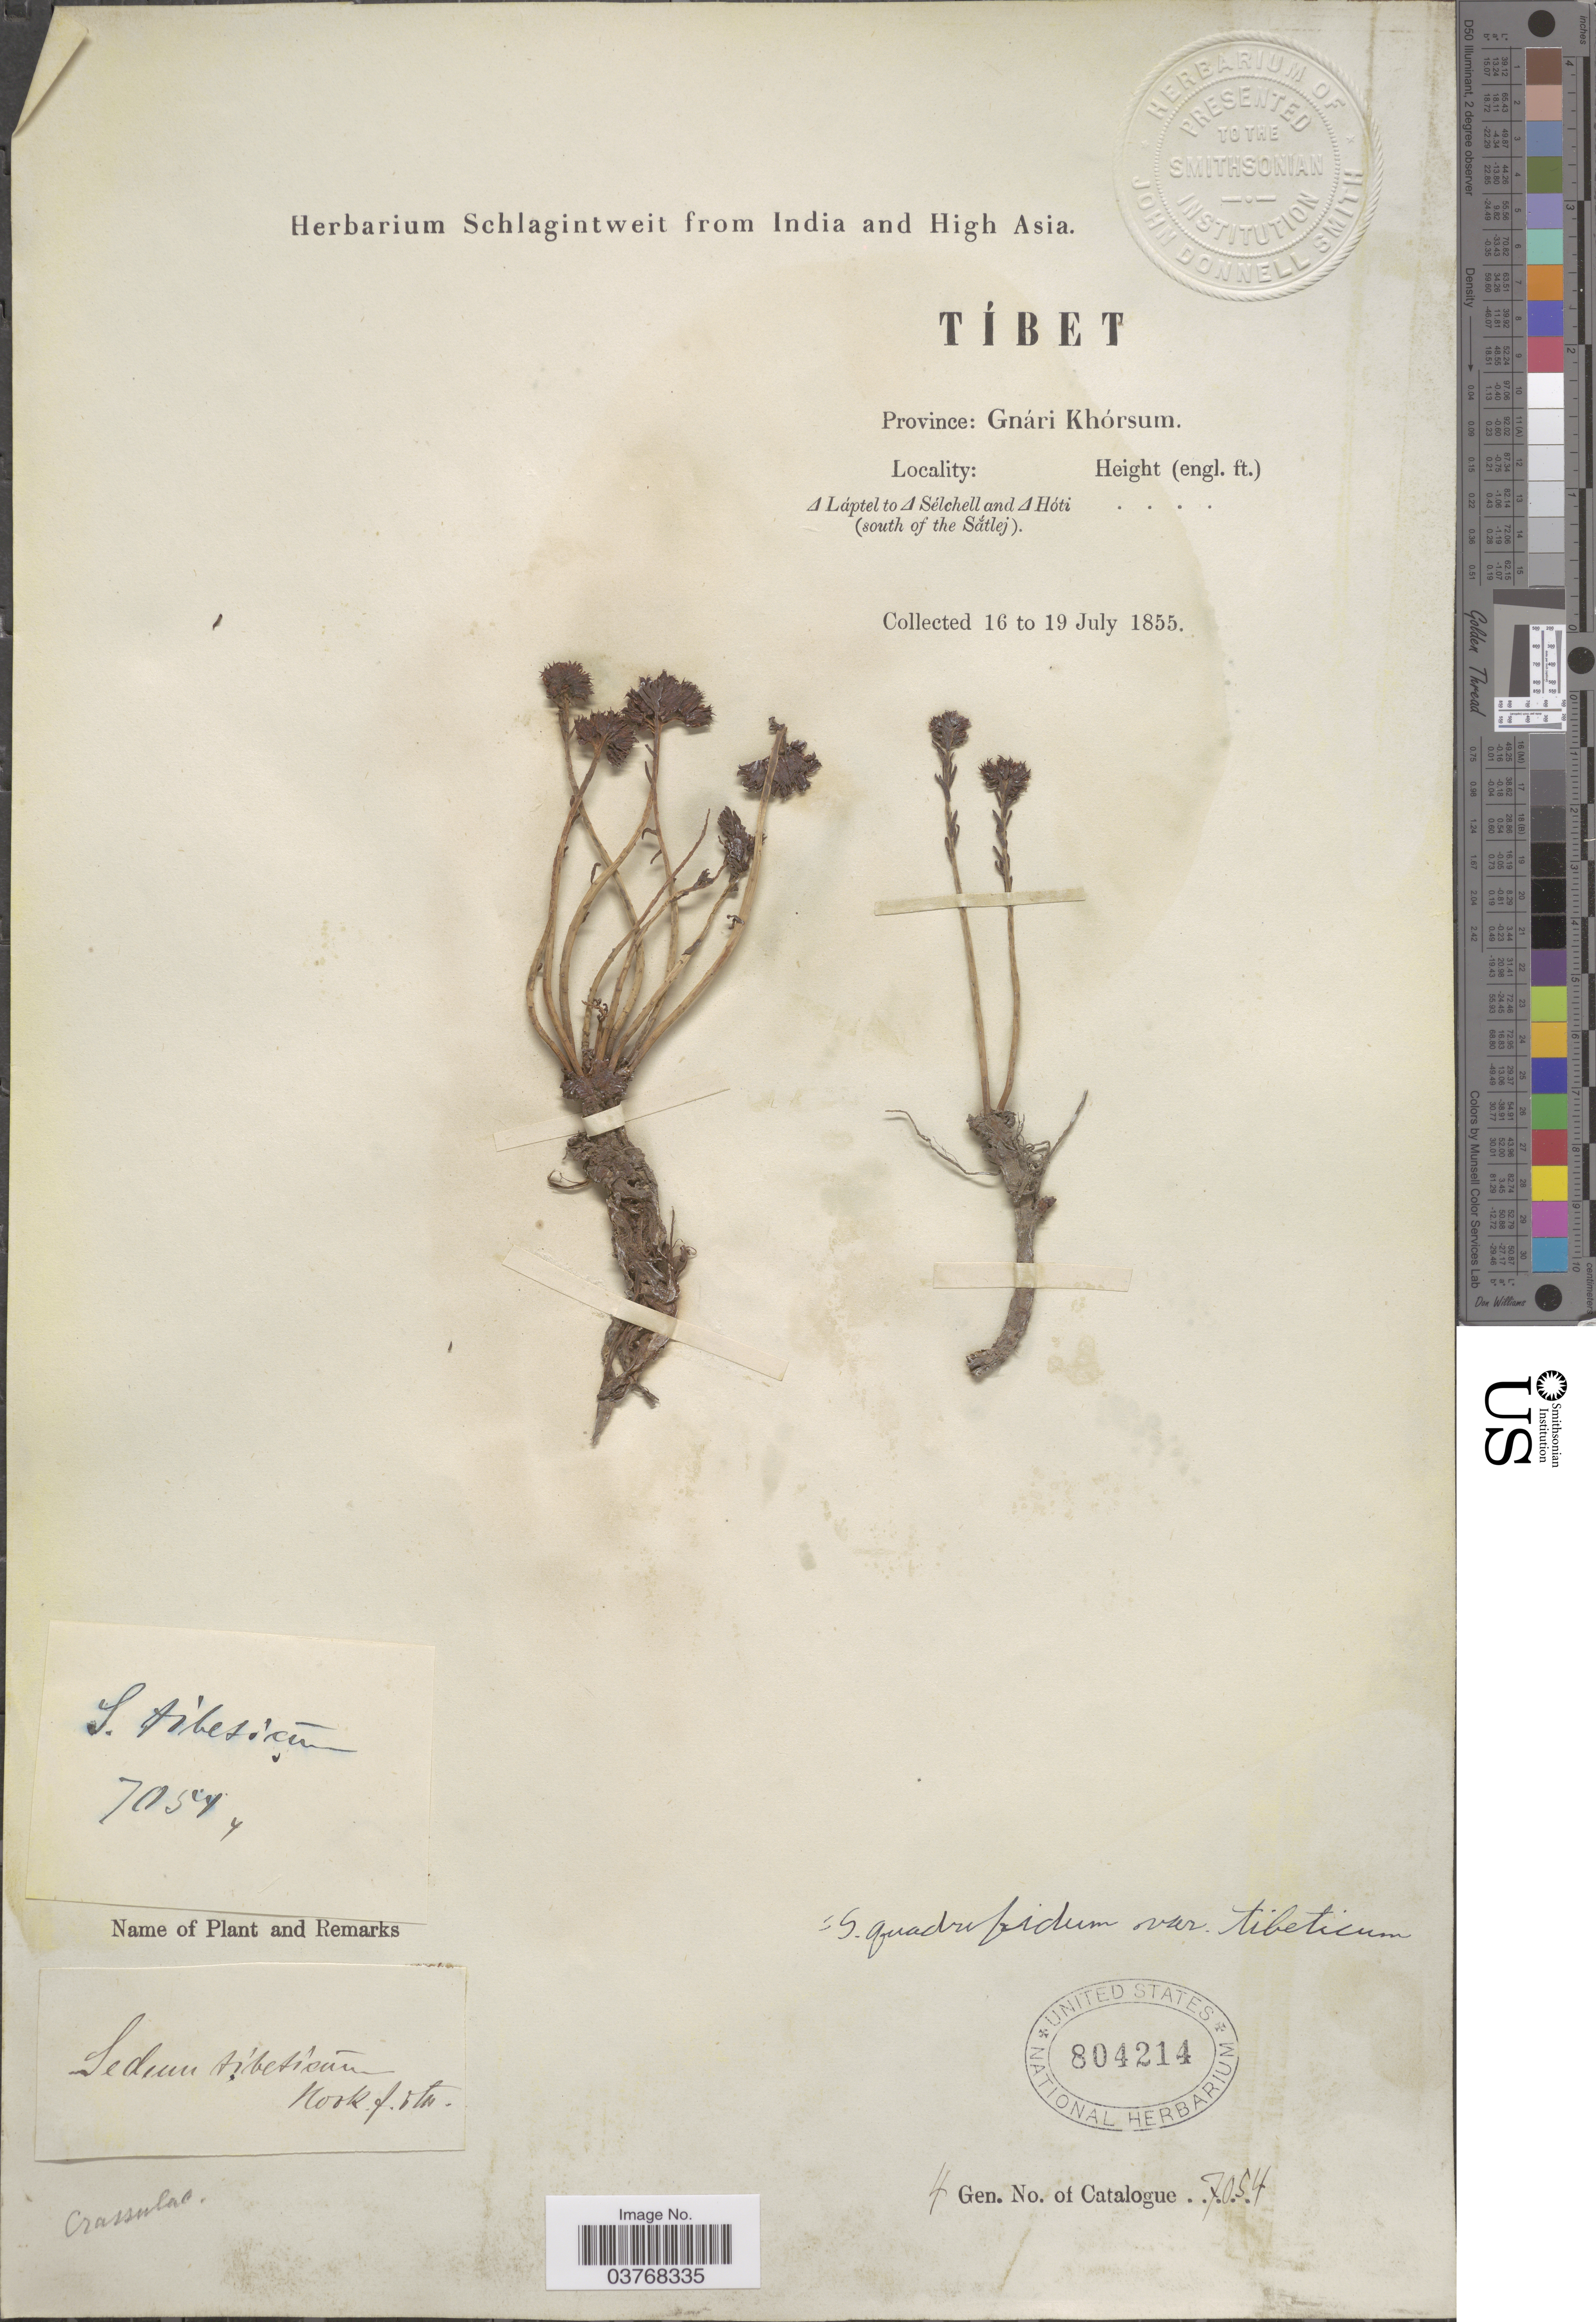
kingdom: Plantae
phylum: Tracheophyta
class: Magnoliopsida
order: Saxifragales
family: Crassulaceae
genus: Rhodiola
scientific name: Rhodiola tibetica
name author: (Hook. f. & Thomson) S.H. Fu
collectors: ex herb. Schlagintweit from India and High Asia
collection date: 1855-07-16/1855-07-19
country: China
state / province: Xizang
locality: Tíbet. Province: Gnári Khórsum. Láptel to Sélchell and Hóti. (South of the Sătlej [interpreted]).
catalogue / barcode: US 804214